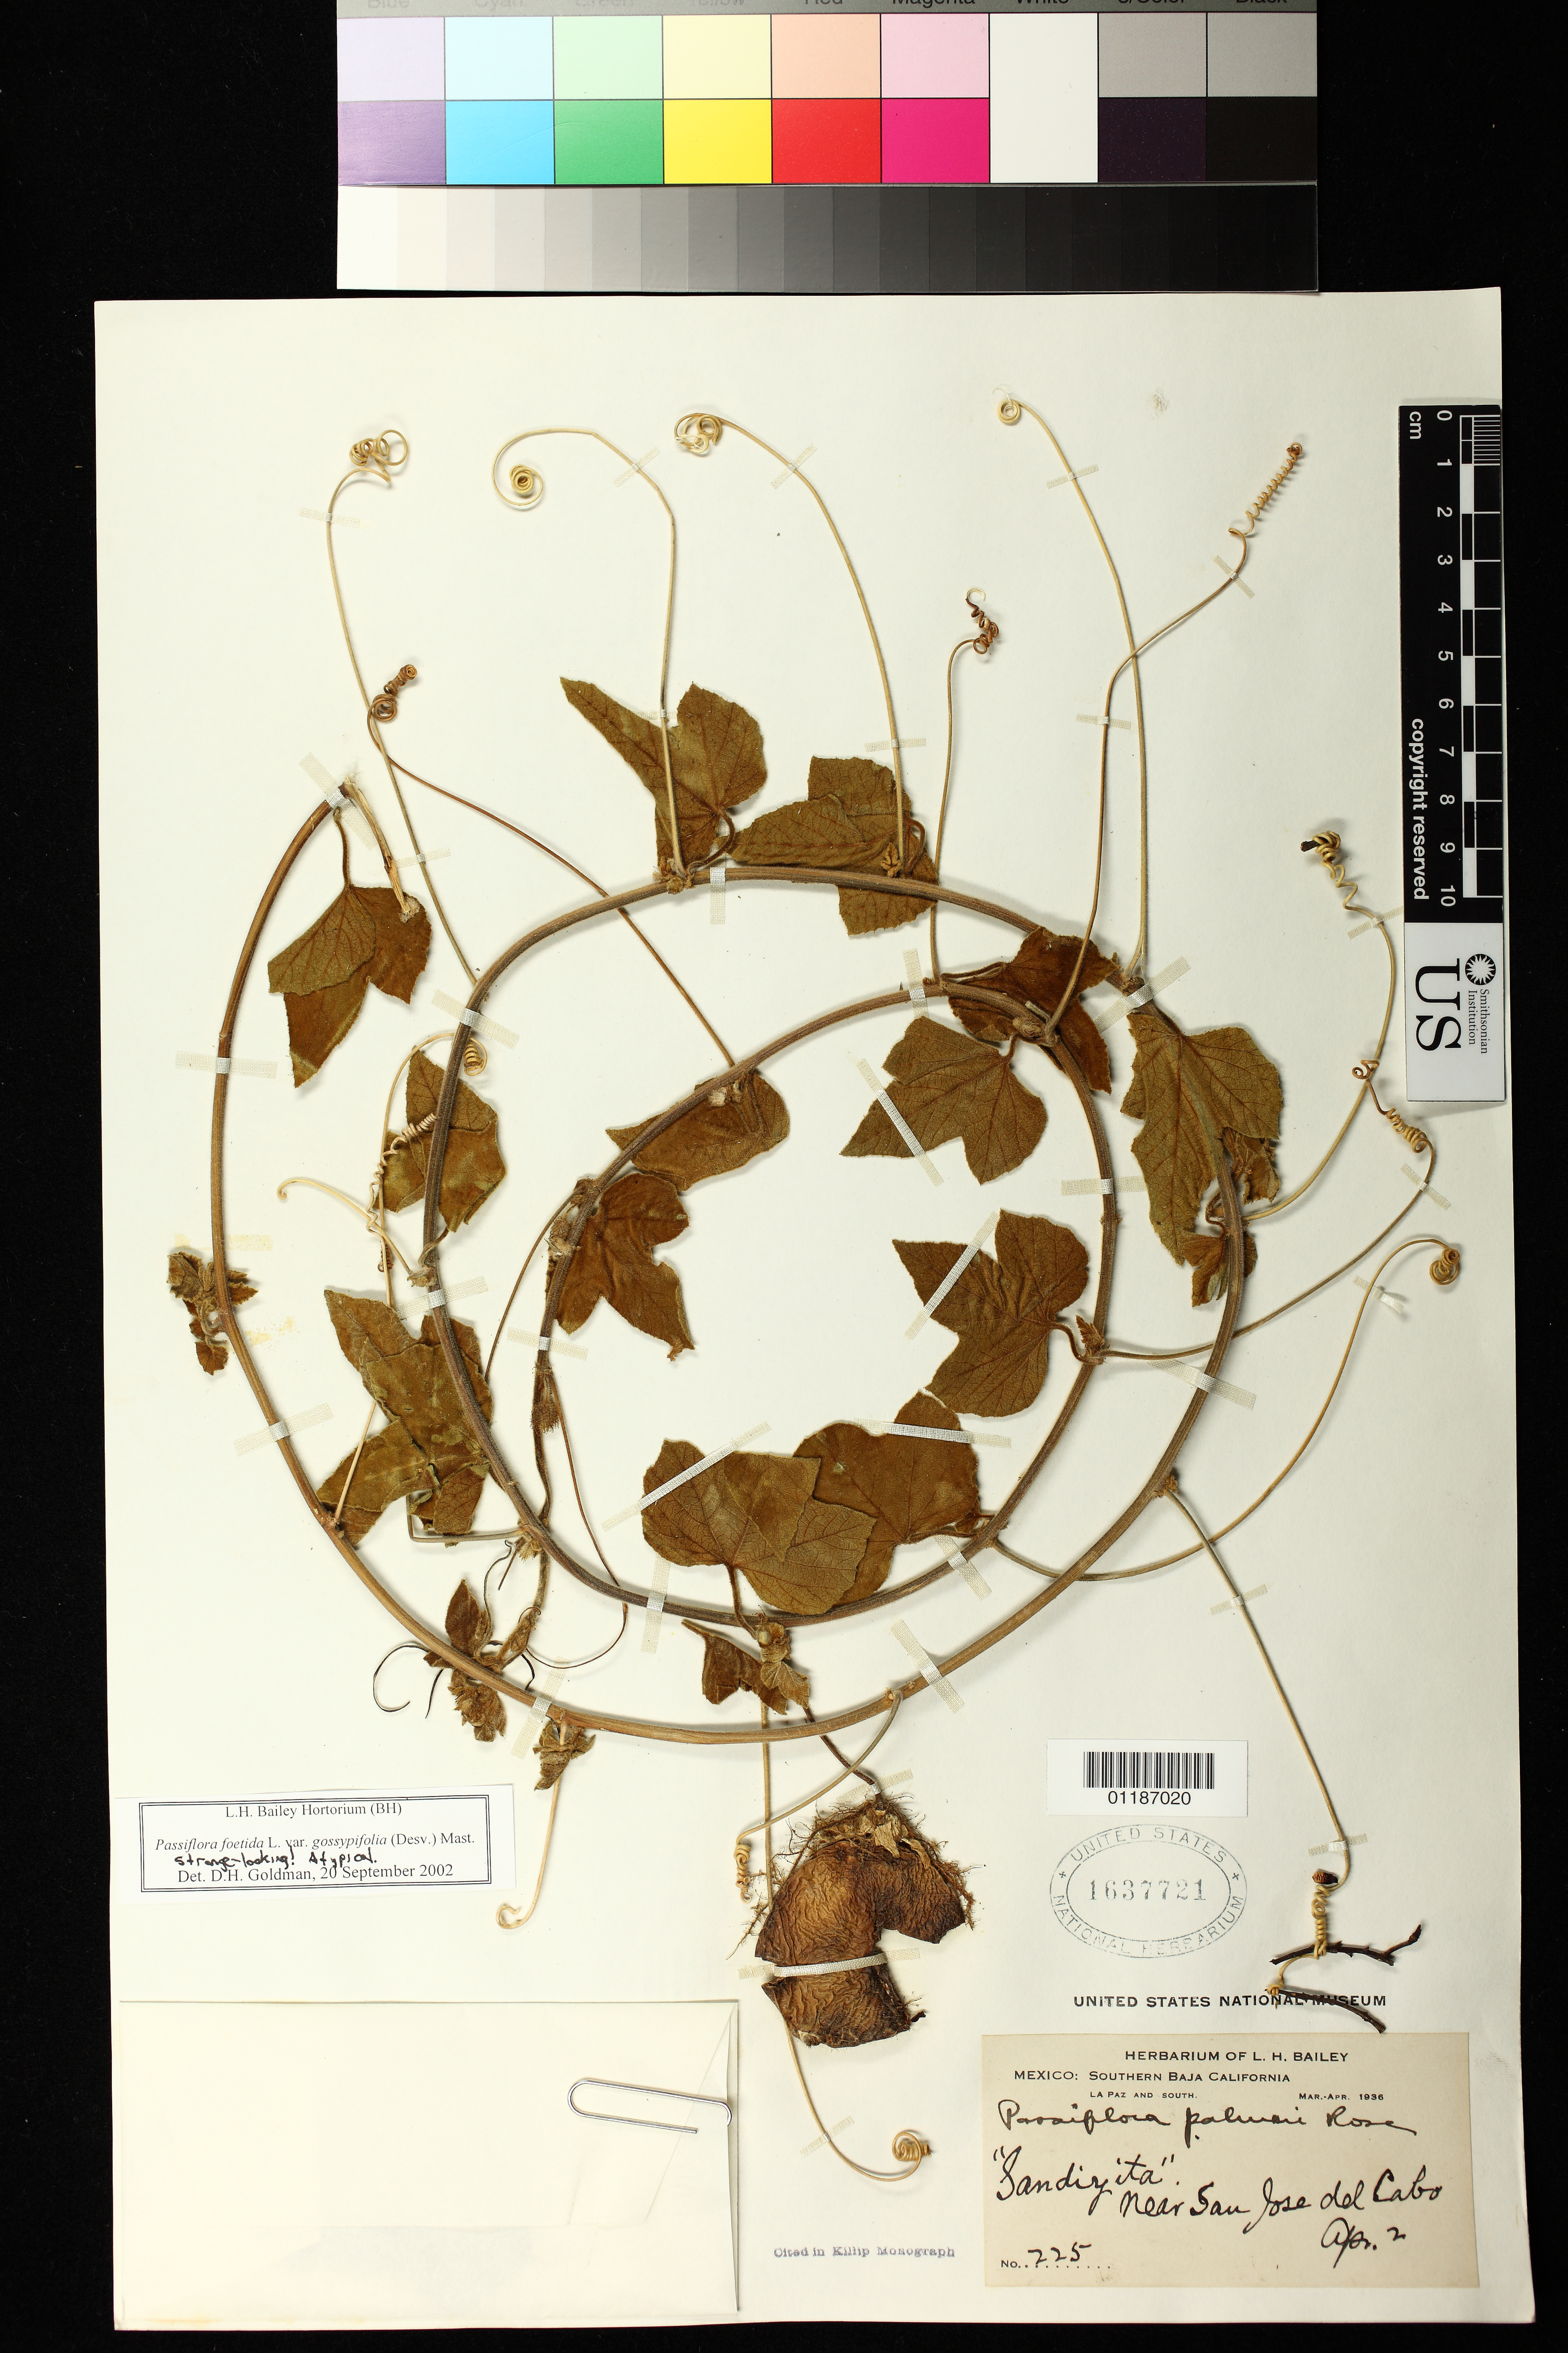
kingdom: Plantae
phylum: Tracheophyta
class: Magnoliopsida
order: Malpighiales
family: Passifloraceae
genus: Passiflora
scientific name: Passiflora foetida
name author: L.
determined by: Svoboda, Harlan T., (NA), US Department of Agriculture (UNITED STATES)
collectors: L. H. Bailey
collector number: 225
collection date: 1936-04-02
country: Mexico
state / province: Baja California Sur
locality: Near San Jose del Cabo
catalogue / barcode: US 1637721